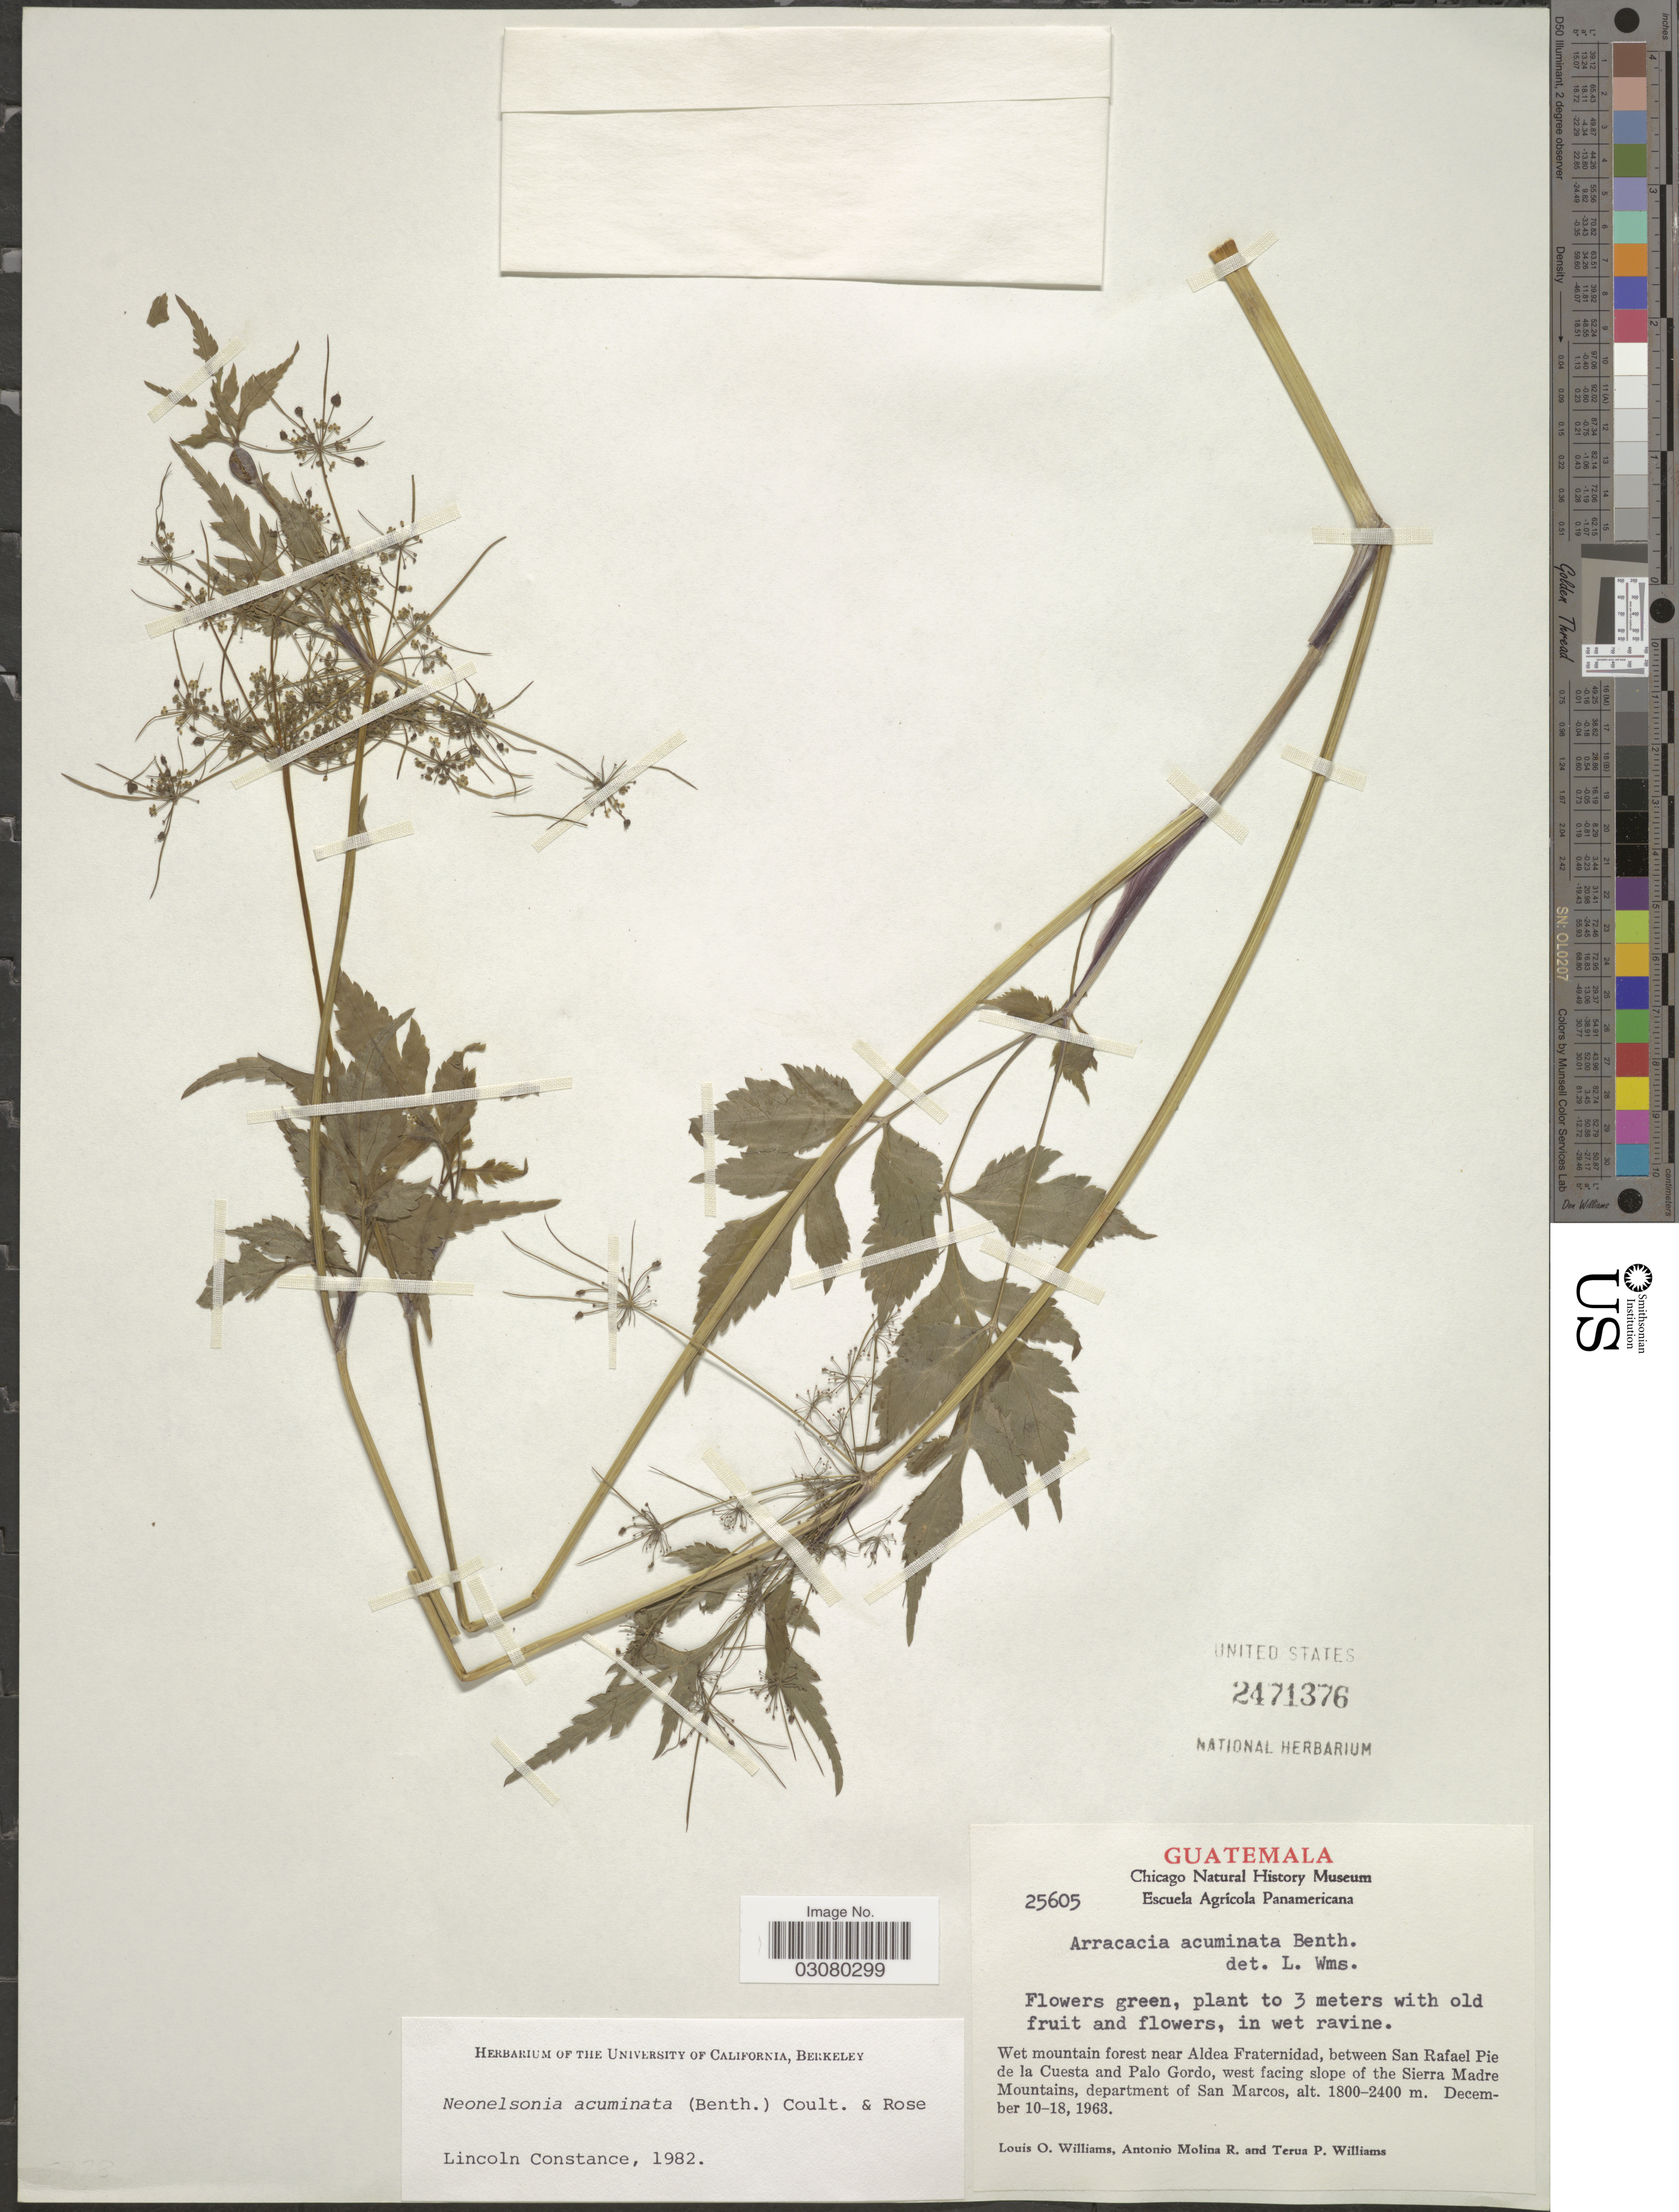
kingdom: Plantae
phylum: Tracheophyta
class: Magnoliopsida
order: Apiales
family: Apiaceae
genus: Neonelsonia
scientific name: Neonelsonia acuminata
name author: (Benth.) J.M. Coult. & Rose ex Drude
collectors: L. O. Williams, A. Molina R. & T. Williams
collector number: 25605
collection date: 1963-12-10/1963-12-18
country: Guatemala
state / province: San Marcos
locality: Wet mountain forest near Aldea Fraternidad, between San Rafael Pie de la Cuesta and Palo Gordo, west facing slope of the Sierra Madre Mountains, department of San Marcos.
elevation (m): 1800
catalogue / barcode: US 2471376